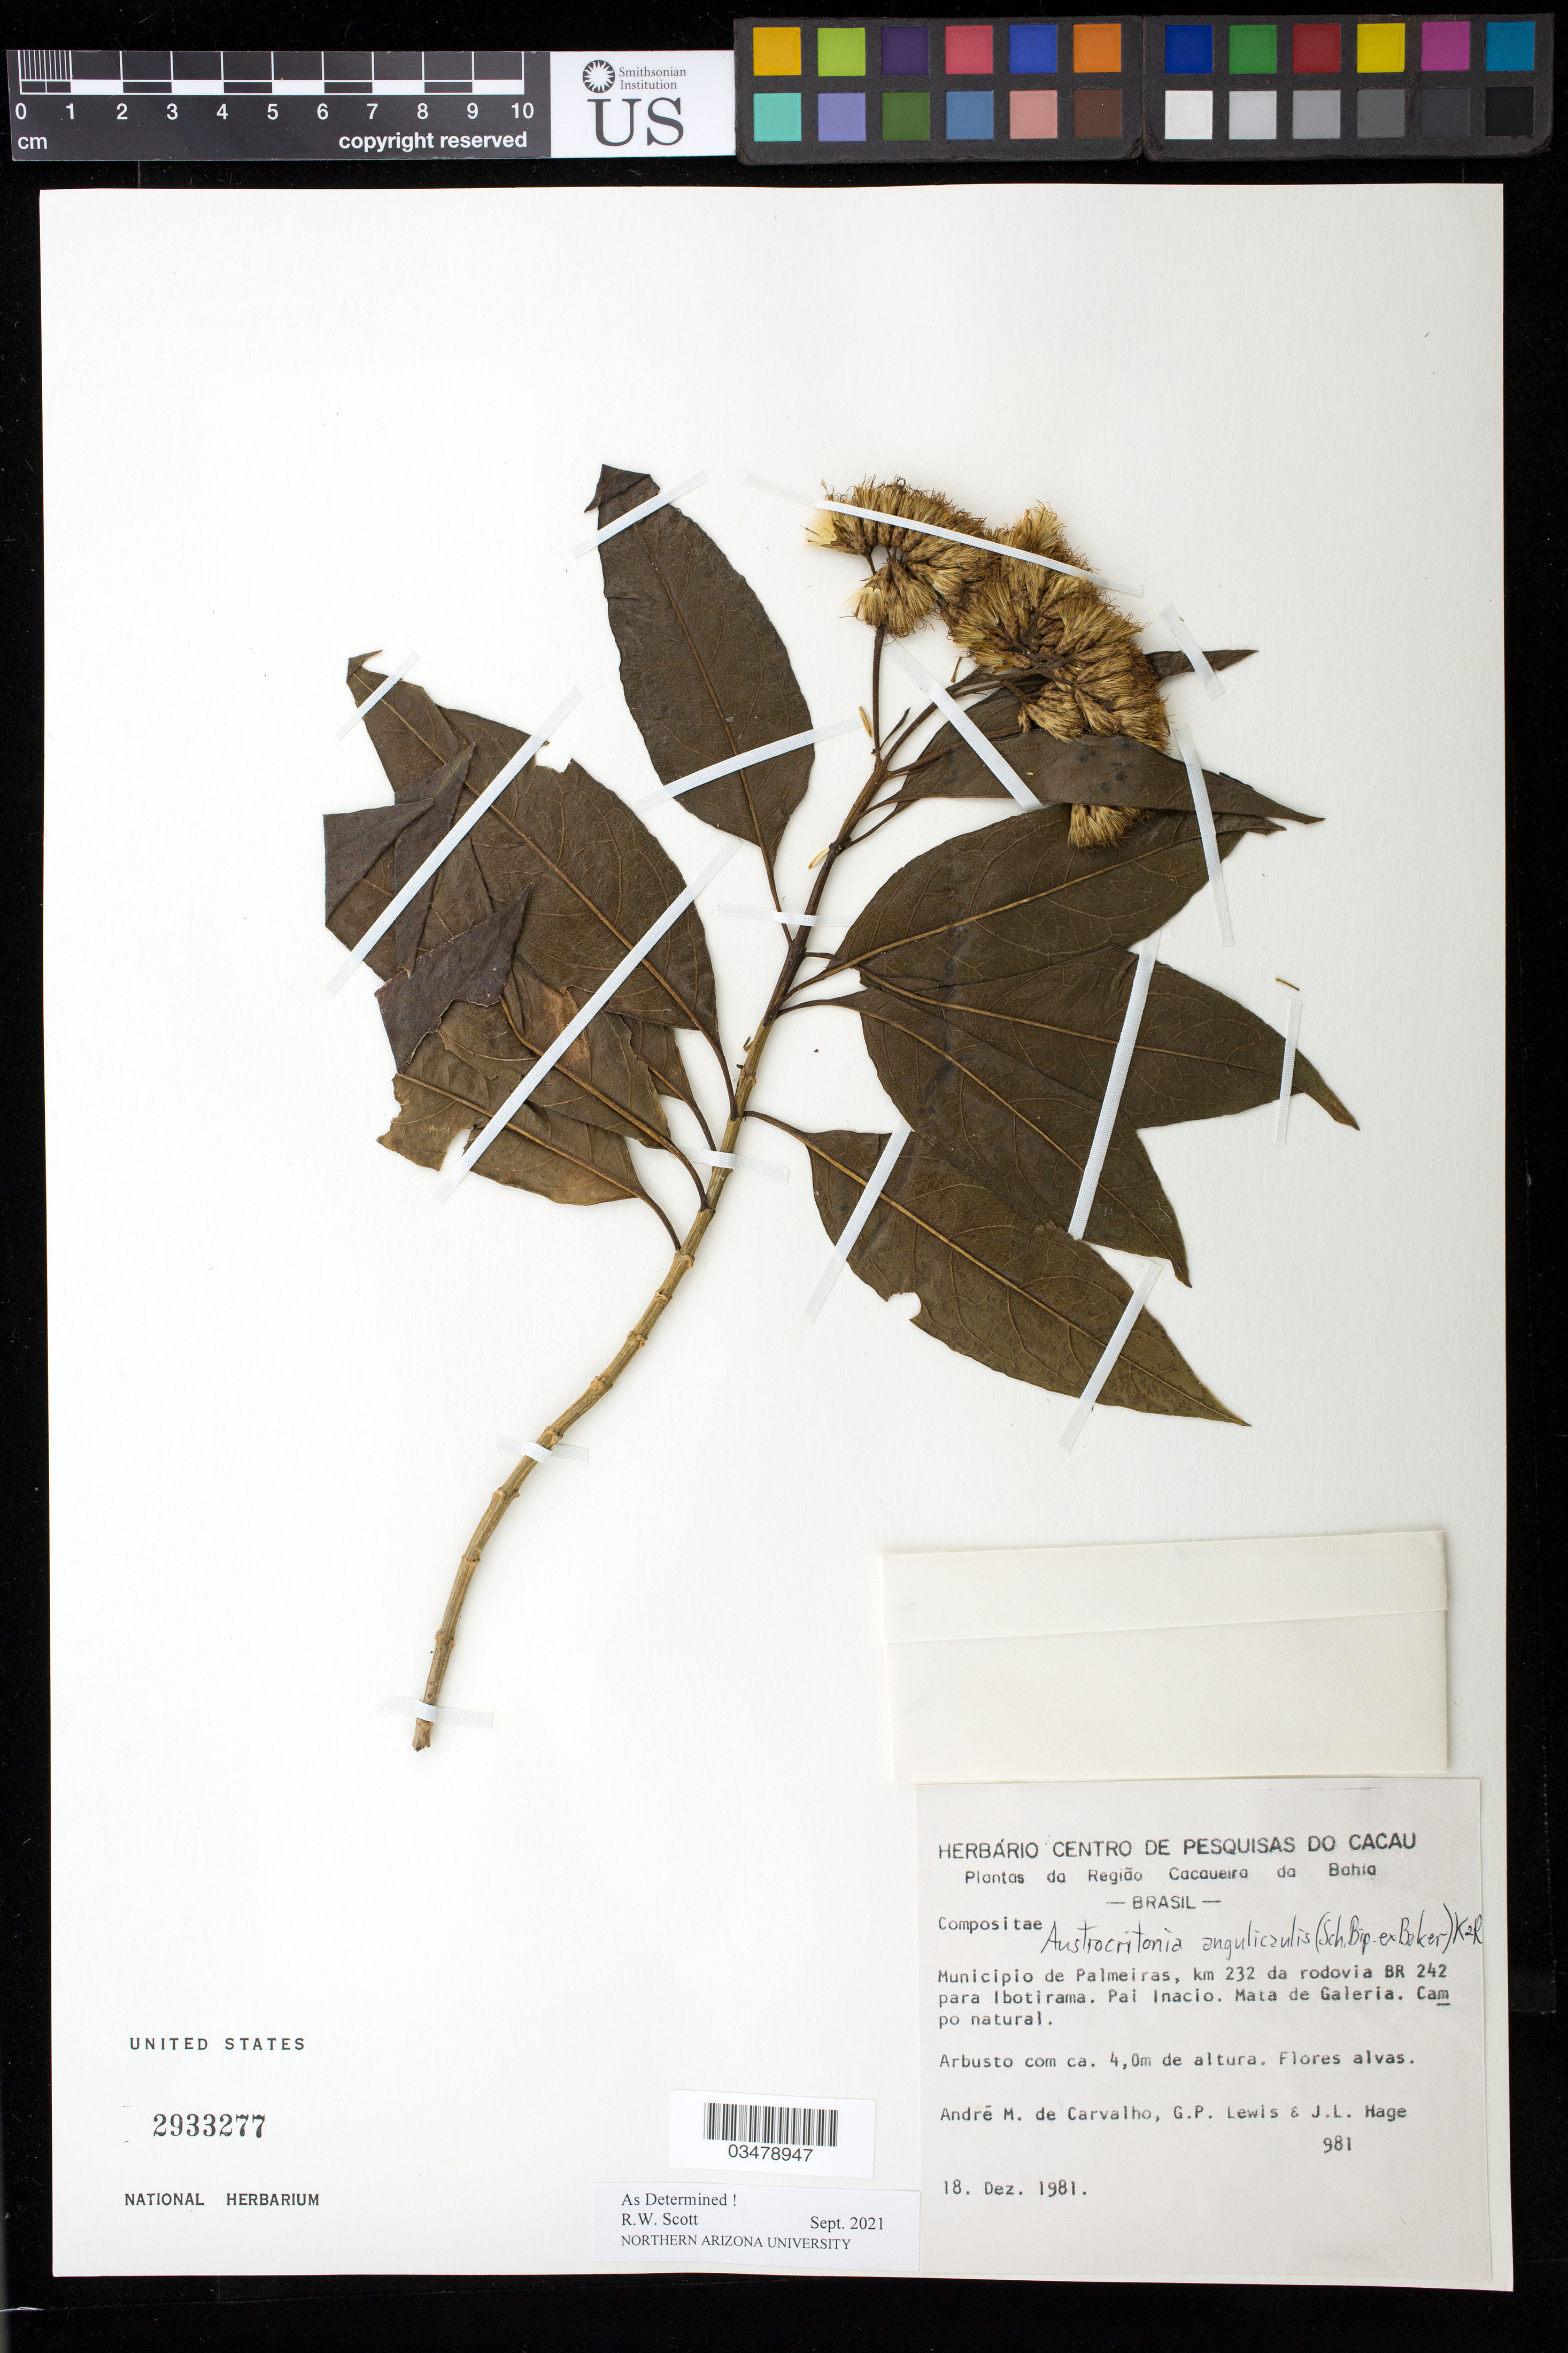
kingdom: Plantae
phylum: Tracheophyta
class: Magnoliopsida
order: Asterales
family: Asteraceae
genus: Austrocritonia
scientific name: Austrocritonia angulicaulis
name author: (Sch. Bip. ex Baker) R.M. King & H. Rob.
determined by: Scott, R. W.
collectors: A. M. Carvalho, G. P. Lewis & J. Hage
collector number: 981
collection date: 1981-12-18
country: Brazil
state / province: Bahia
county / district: Palmeiras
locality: km 232 da rodovia BR 242 para Ibotirama. Pai Inácio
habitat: Mata de Galeria. Campo natural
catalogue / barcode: US 2933277